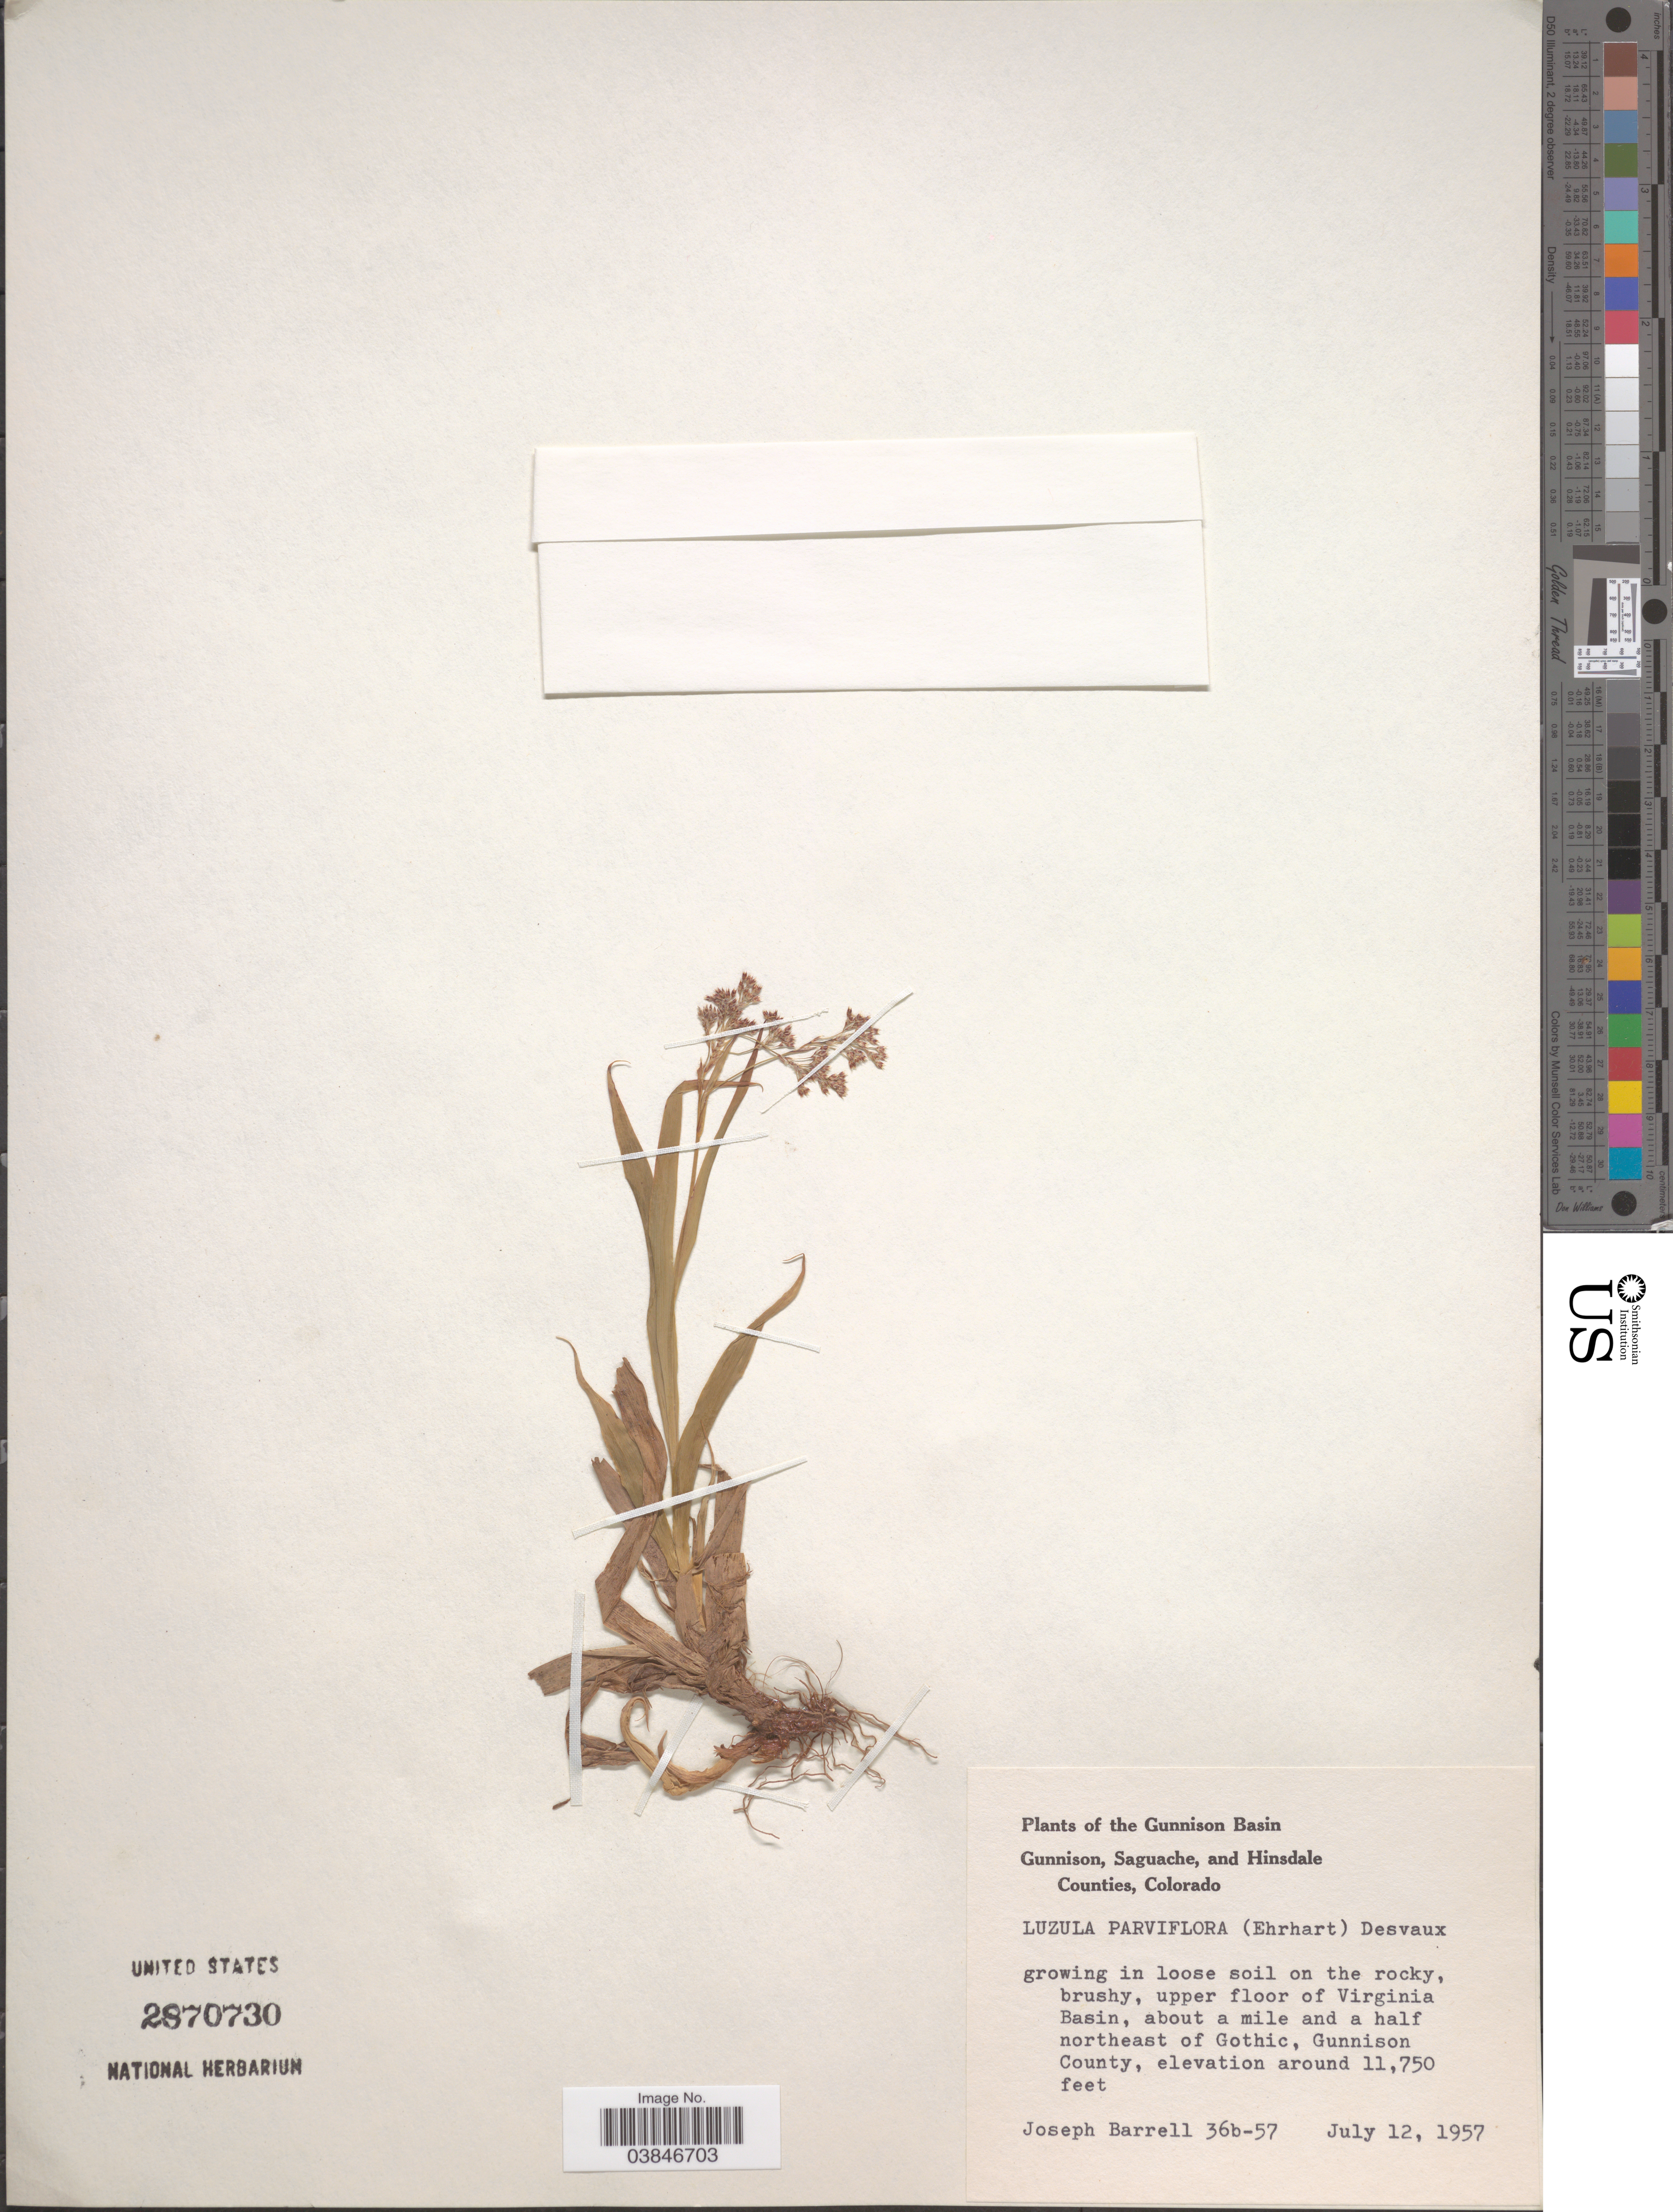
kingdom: Plantae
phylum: Tracheophyta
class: Liliopsida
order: Poales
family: Juncaceae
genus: Luzula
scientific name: Luzula parviflora subsp. parviflora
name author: (Ehrh.) Desv.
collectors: J. Barrell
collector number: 36b-57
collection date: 1957-07-12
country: United States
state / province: Colorado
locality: The Gunnison Basin. Upper floor of Virginia Basin, about a mile and a half northeast of Gothic, Gunnison County.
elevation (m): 3581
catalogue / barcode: US 2870730